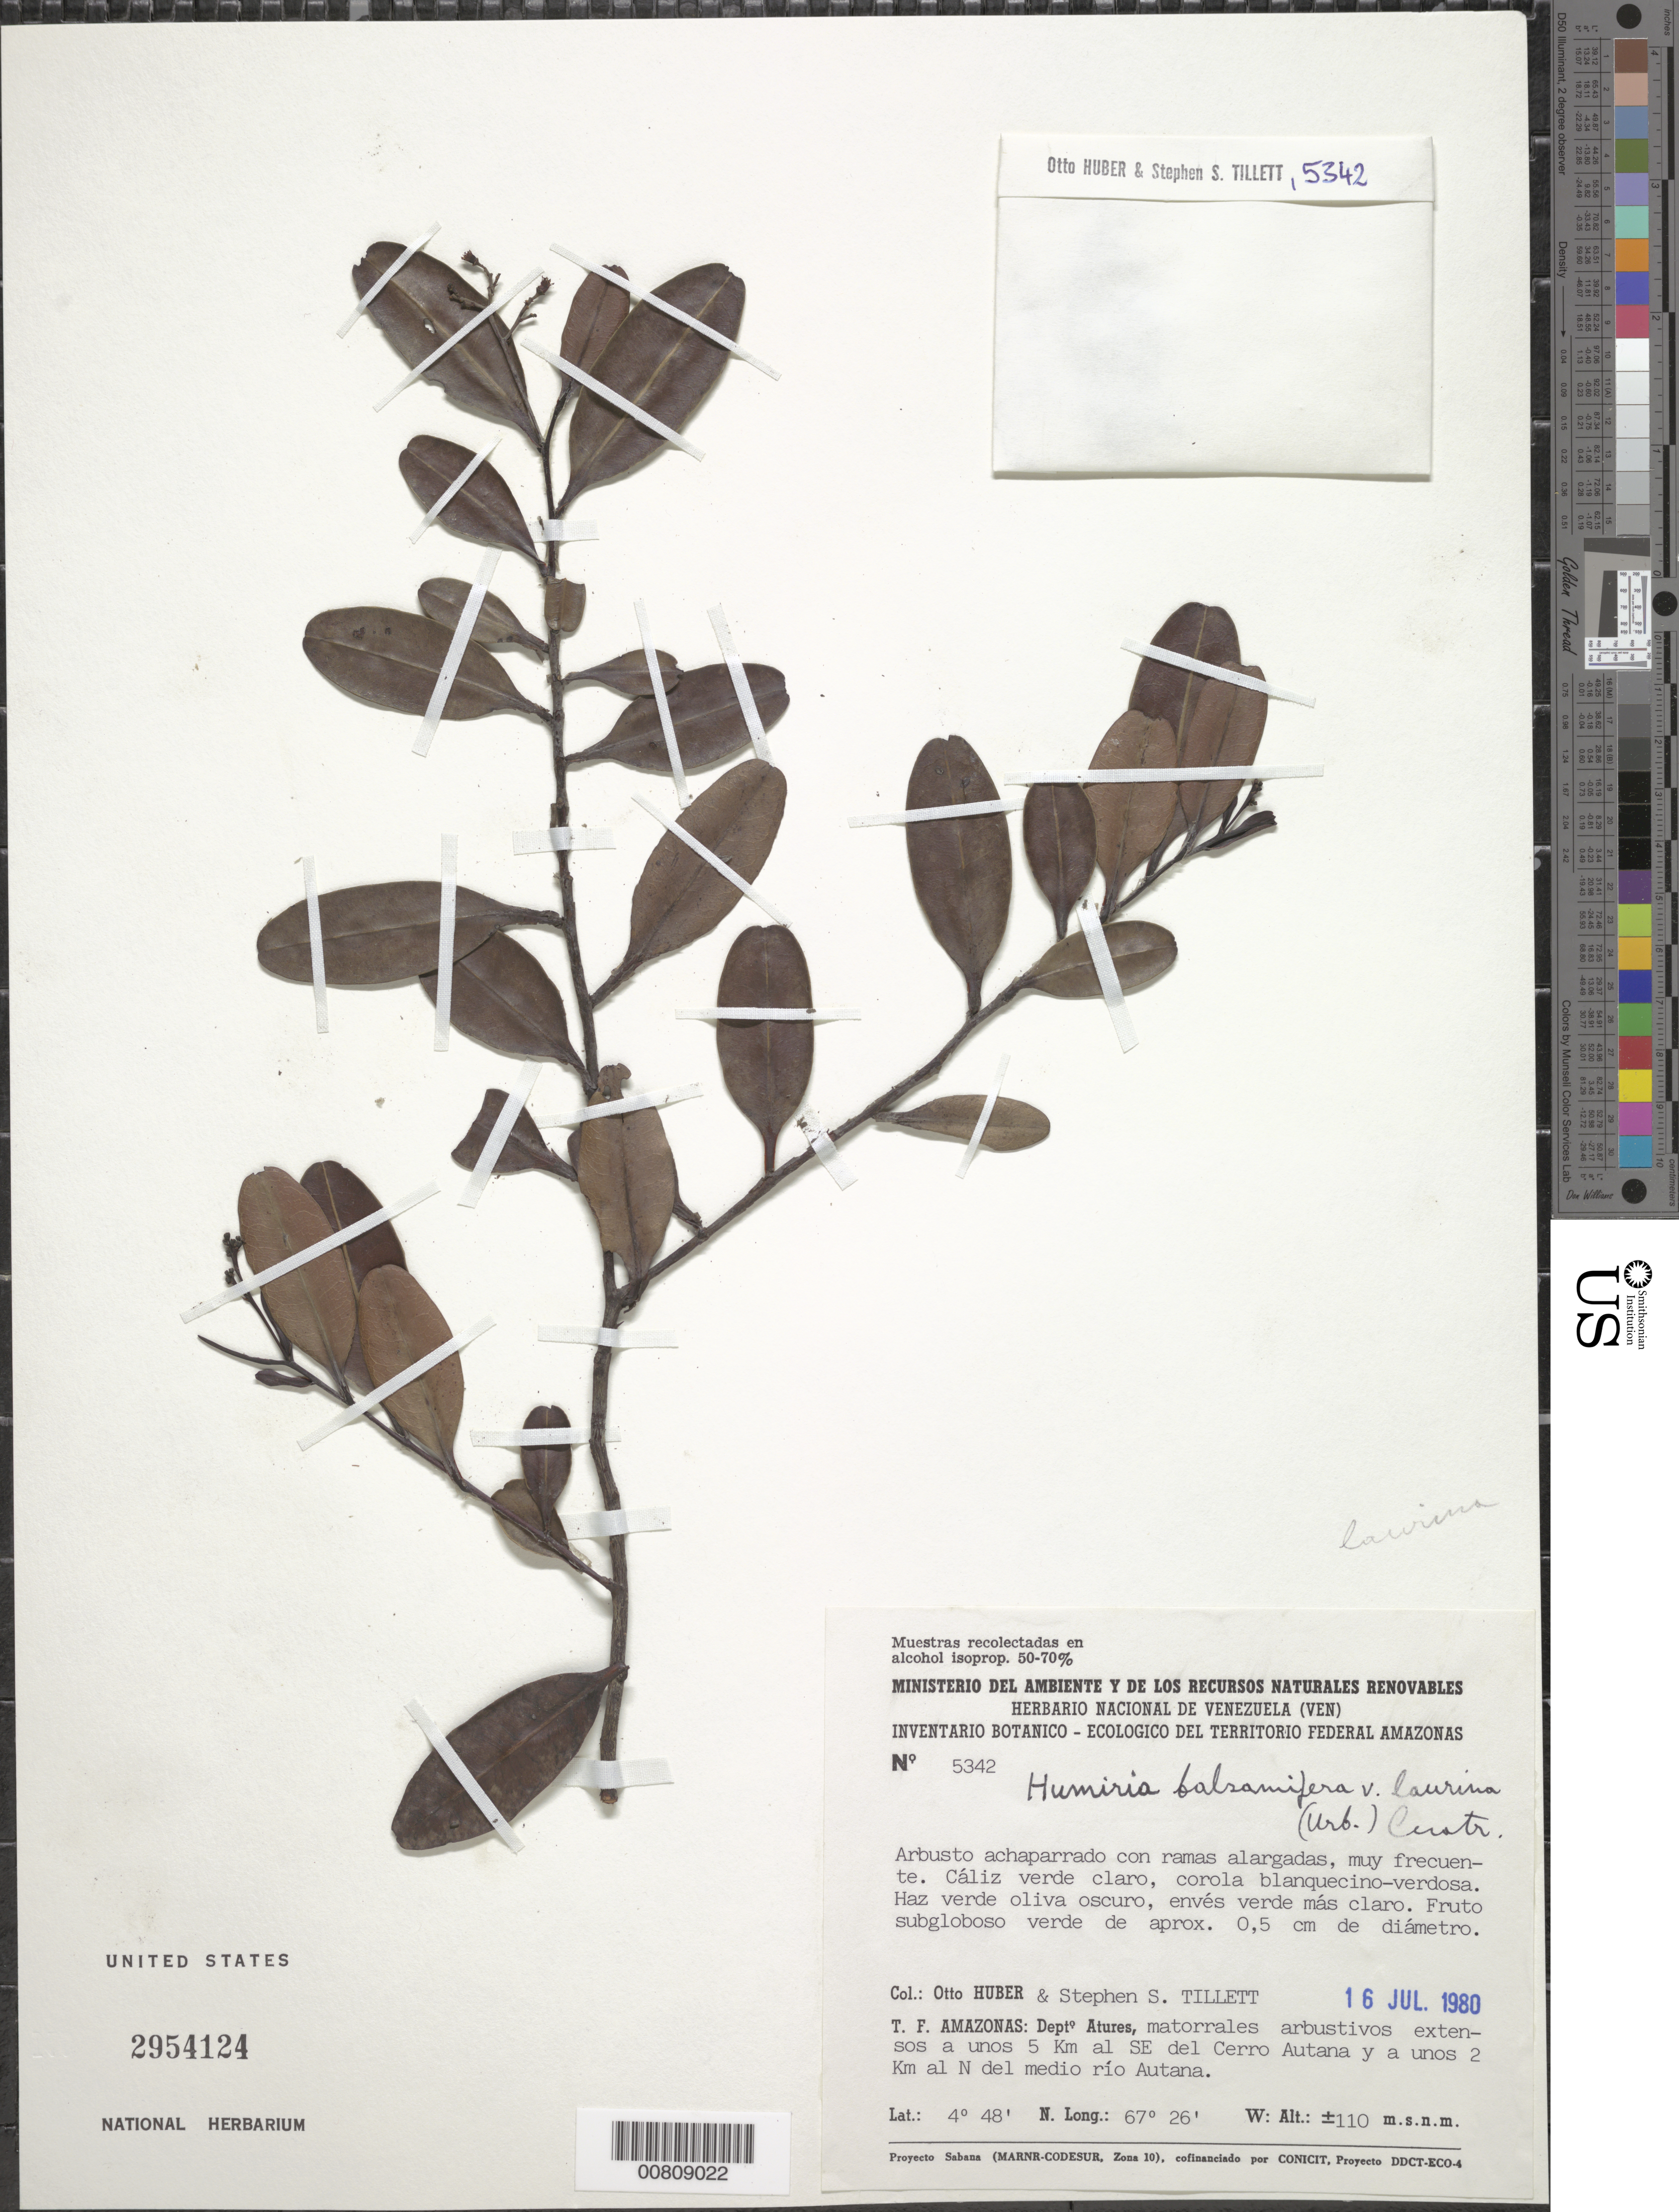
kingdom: Plantae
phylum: Tracheophyta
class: Magnoliopsida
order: Malpighiales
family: Humiriaceae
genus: Humiria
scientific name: Humiria balsamifera var. laurina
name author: Cuatrec.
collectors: O. Huber & S. S. Tillett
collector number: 5342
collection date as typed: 16-Jul-80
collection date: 1980-07-16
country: Venezuela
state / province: Amazonas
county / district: Atures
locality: Cerro Autana, 5 km al SE y a unos 2 km al N del medio río Autana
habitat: Matorrales arbustivos extensos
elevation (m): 110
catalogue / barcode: US 2954124